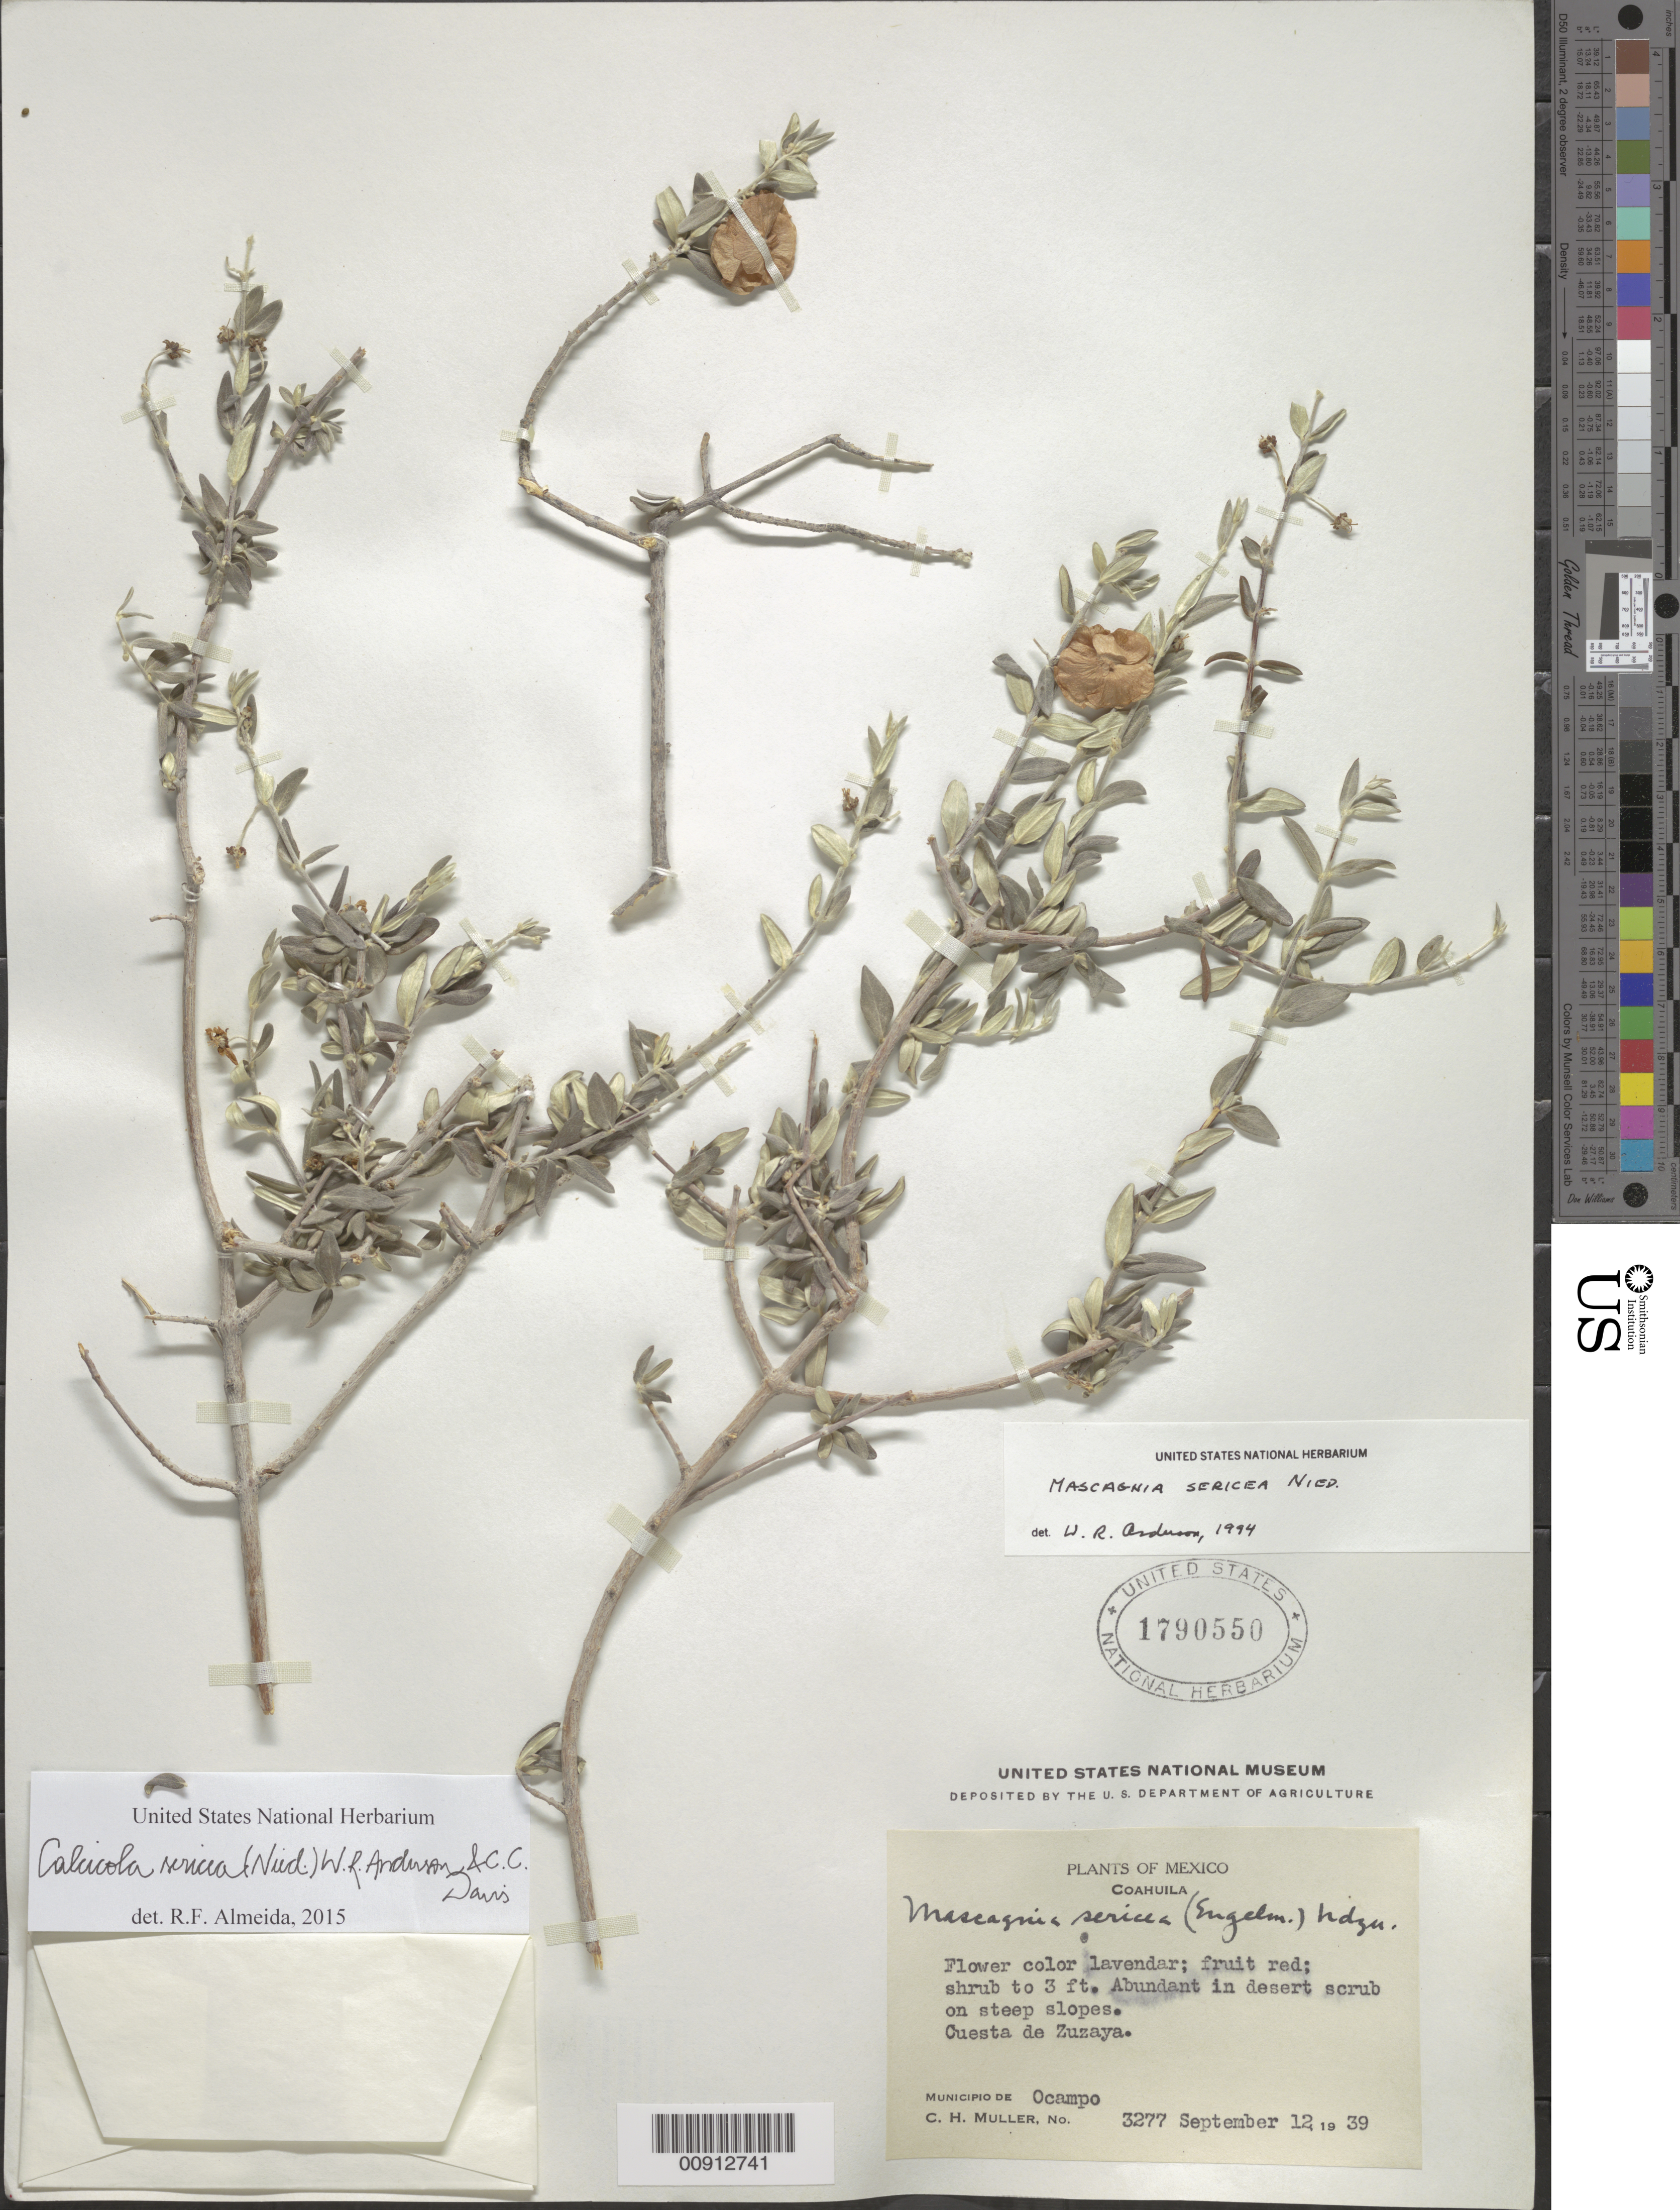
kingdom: Plantae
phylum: Tracheophyta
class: Magnoliopsida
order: Malpighiales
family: Malpighiaceae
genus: Calcicola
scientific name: Calcicola sericea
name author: (Nied.) W.R. Anderson & C. Davis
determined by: De Almeida, R. F., (HUEFS), Universidade Estadual de Feira de Santana (BRAZIL)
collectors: C. H. Muller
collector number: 3277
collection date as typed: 12 Sep 1939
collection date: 1939-09-12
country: Mexico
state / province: Coahuila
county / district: Ocampo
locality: Cuesta de Zuzaya. Municipio de Ocampo, Coahuila.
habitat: Abundant in desert scrub on steep slopes.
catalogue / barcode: US 1790550